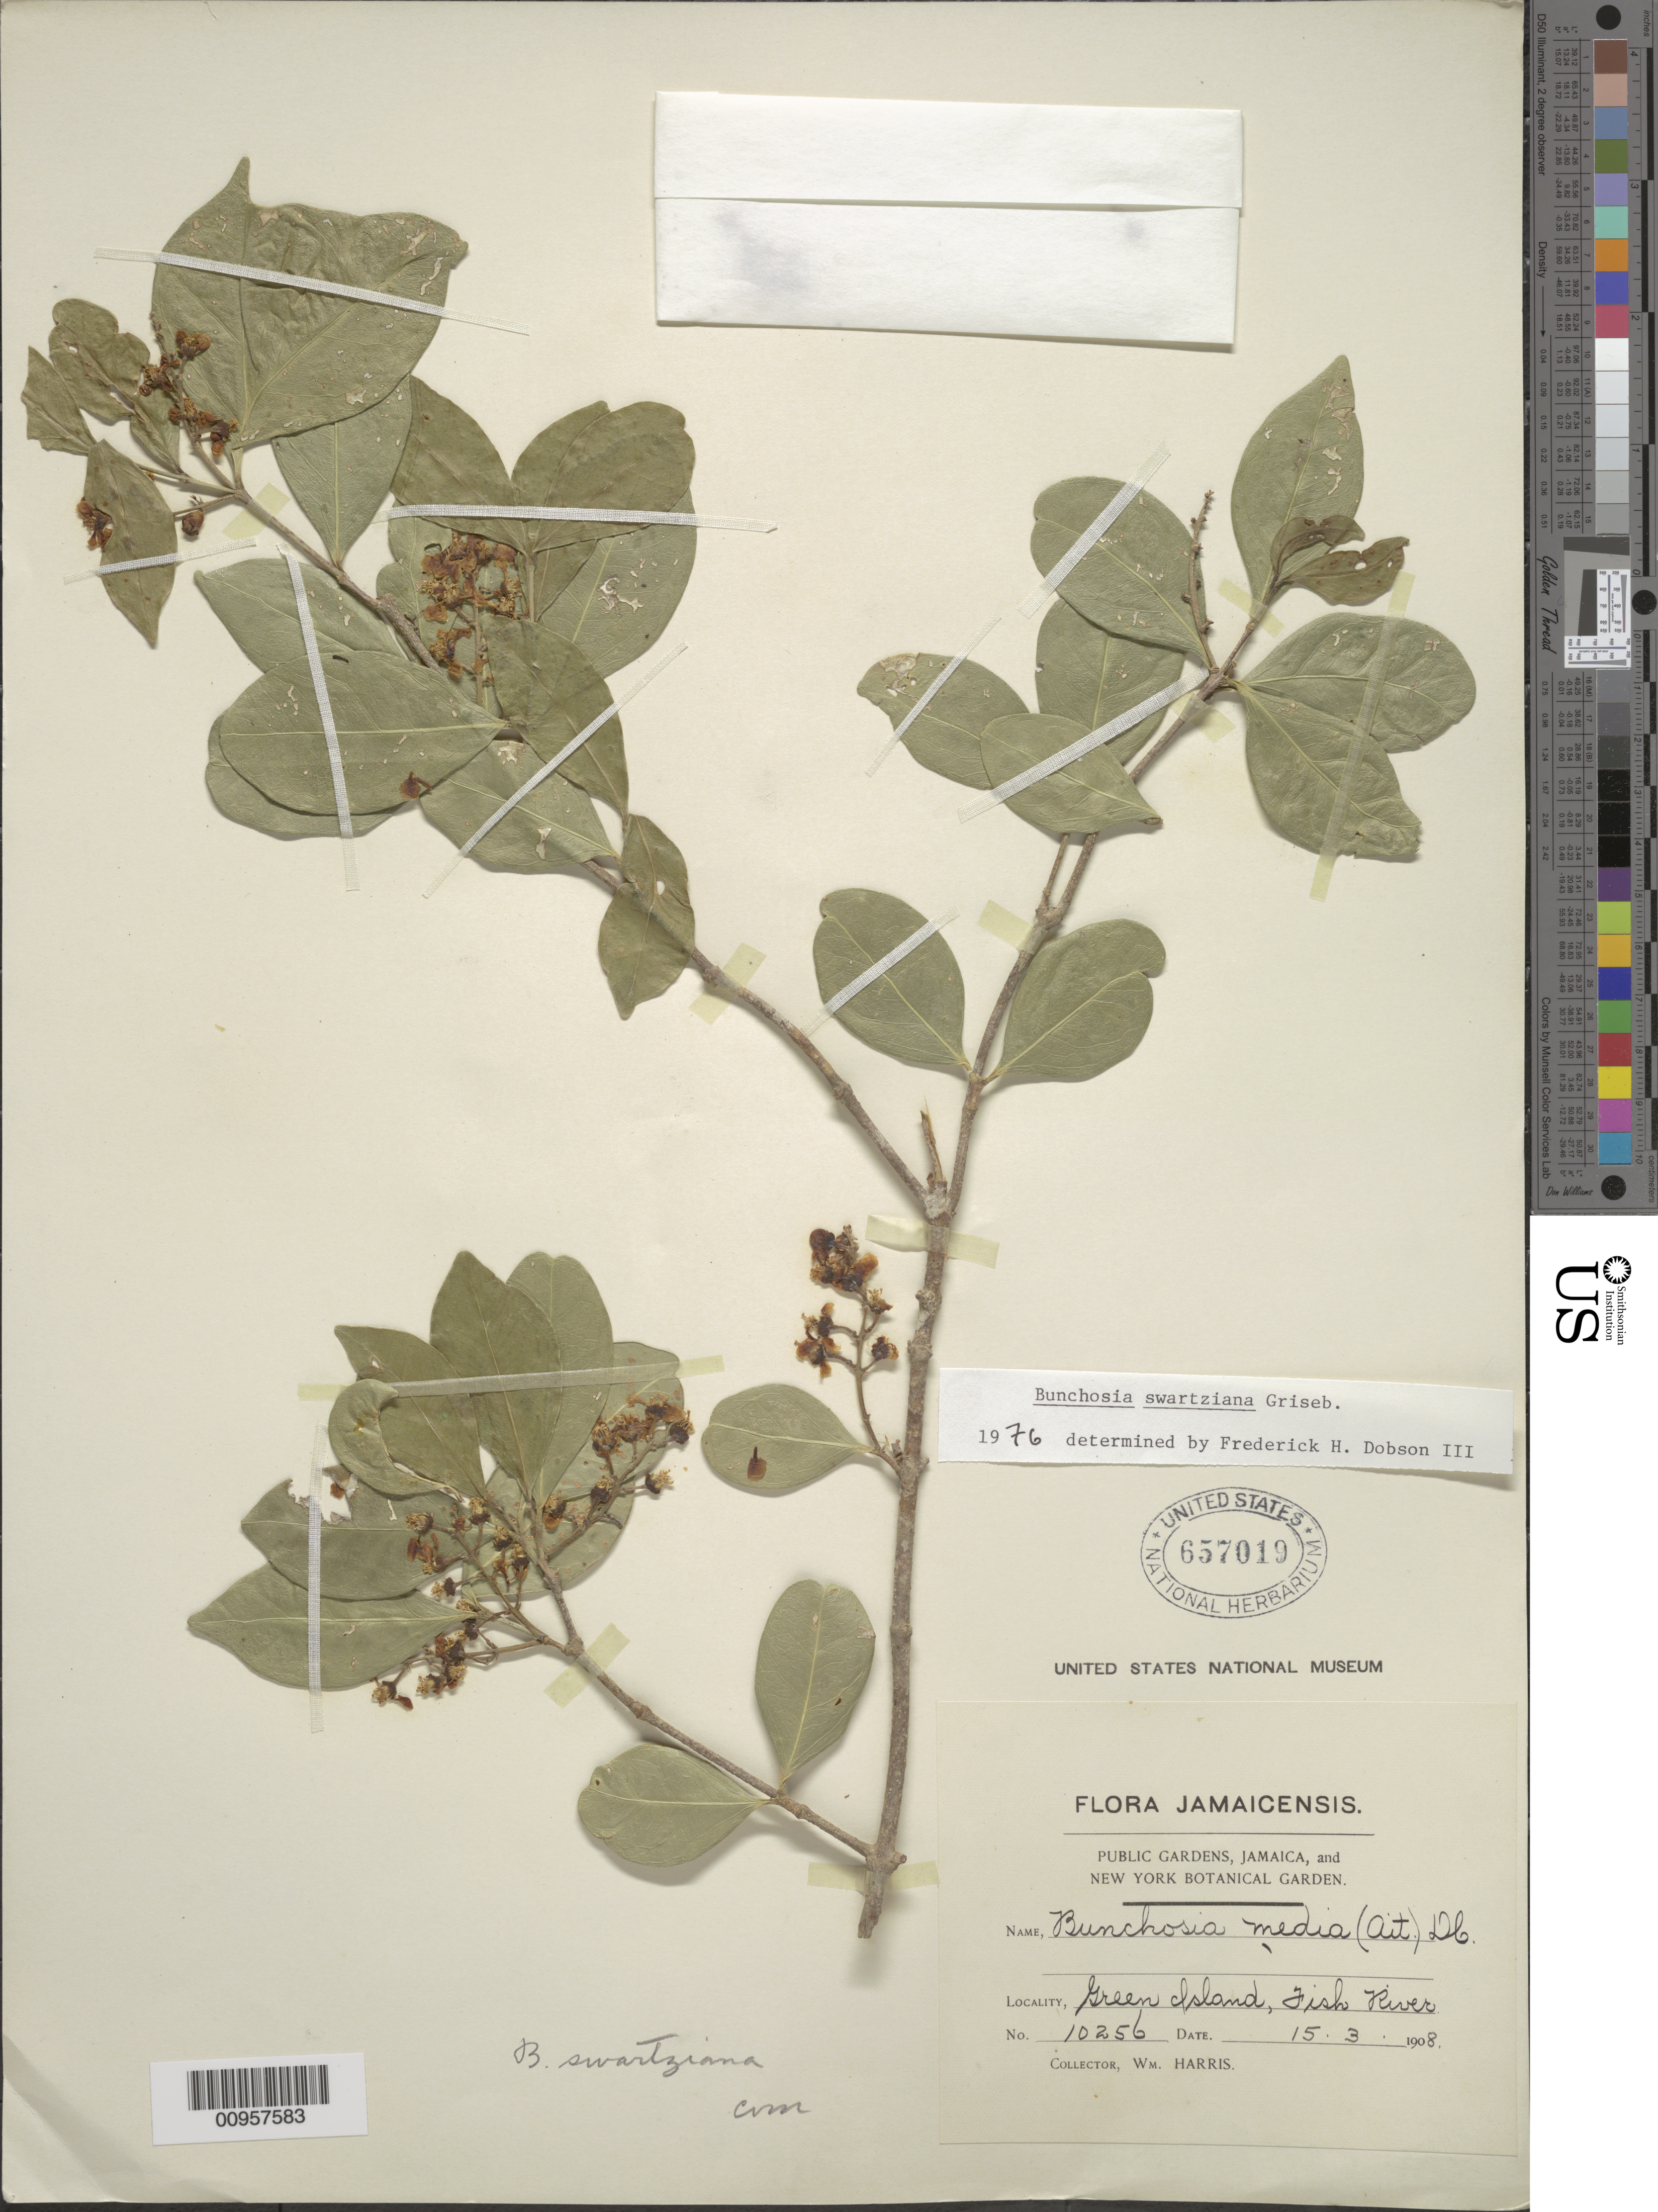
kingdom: Plantae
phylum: Tracheophyta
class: Magnoliopsida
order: Malpighiales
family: Malpighiaceae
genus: Bunchosia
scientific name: Bunchosia swartziana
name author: Griseb.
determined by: Dobson, Frederick H.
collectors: W. H. Harris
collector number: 10256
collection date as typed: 15 Mar 1908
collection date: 1908-03-15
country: Jamaica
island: Green Island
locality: Fish River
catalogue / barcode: US 657019